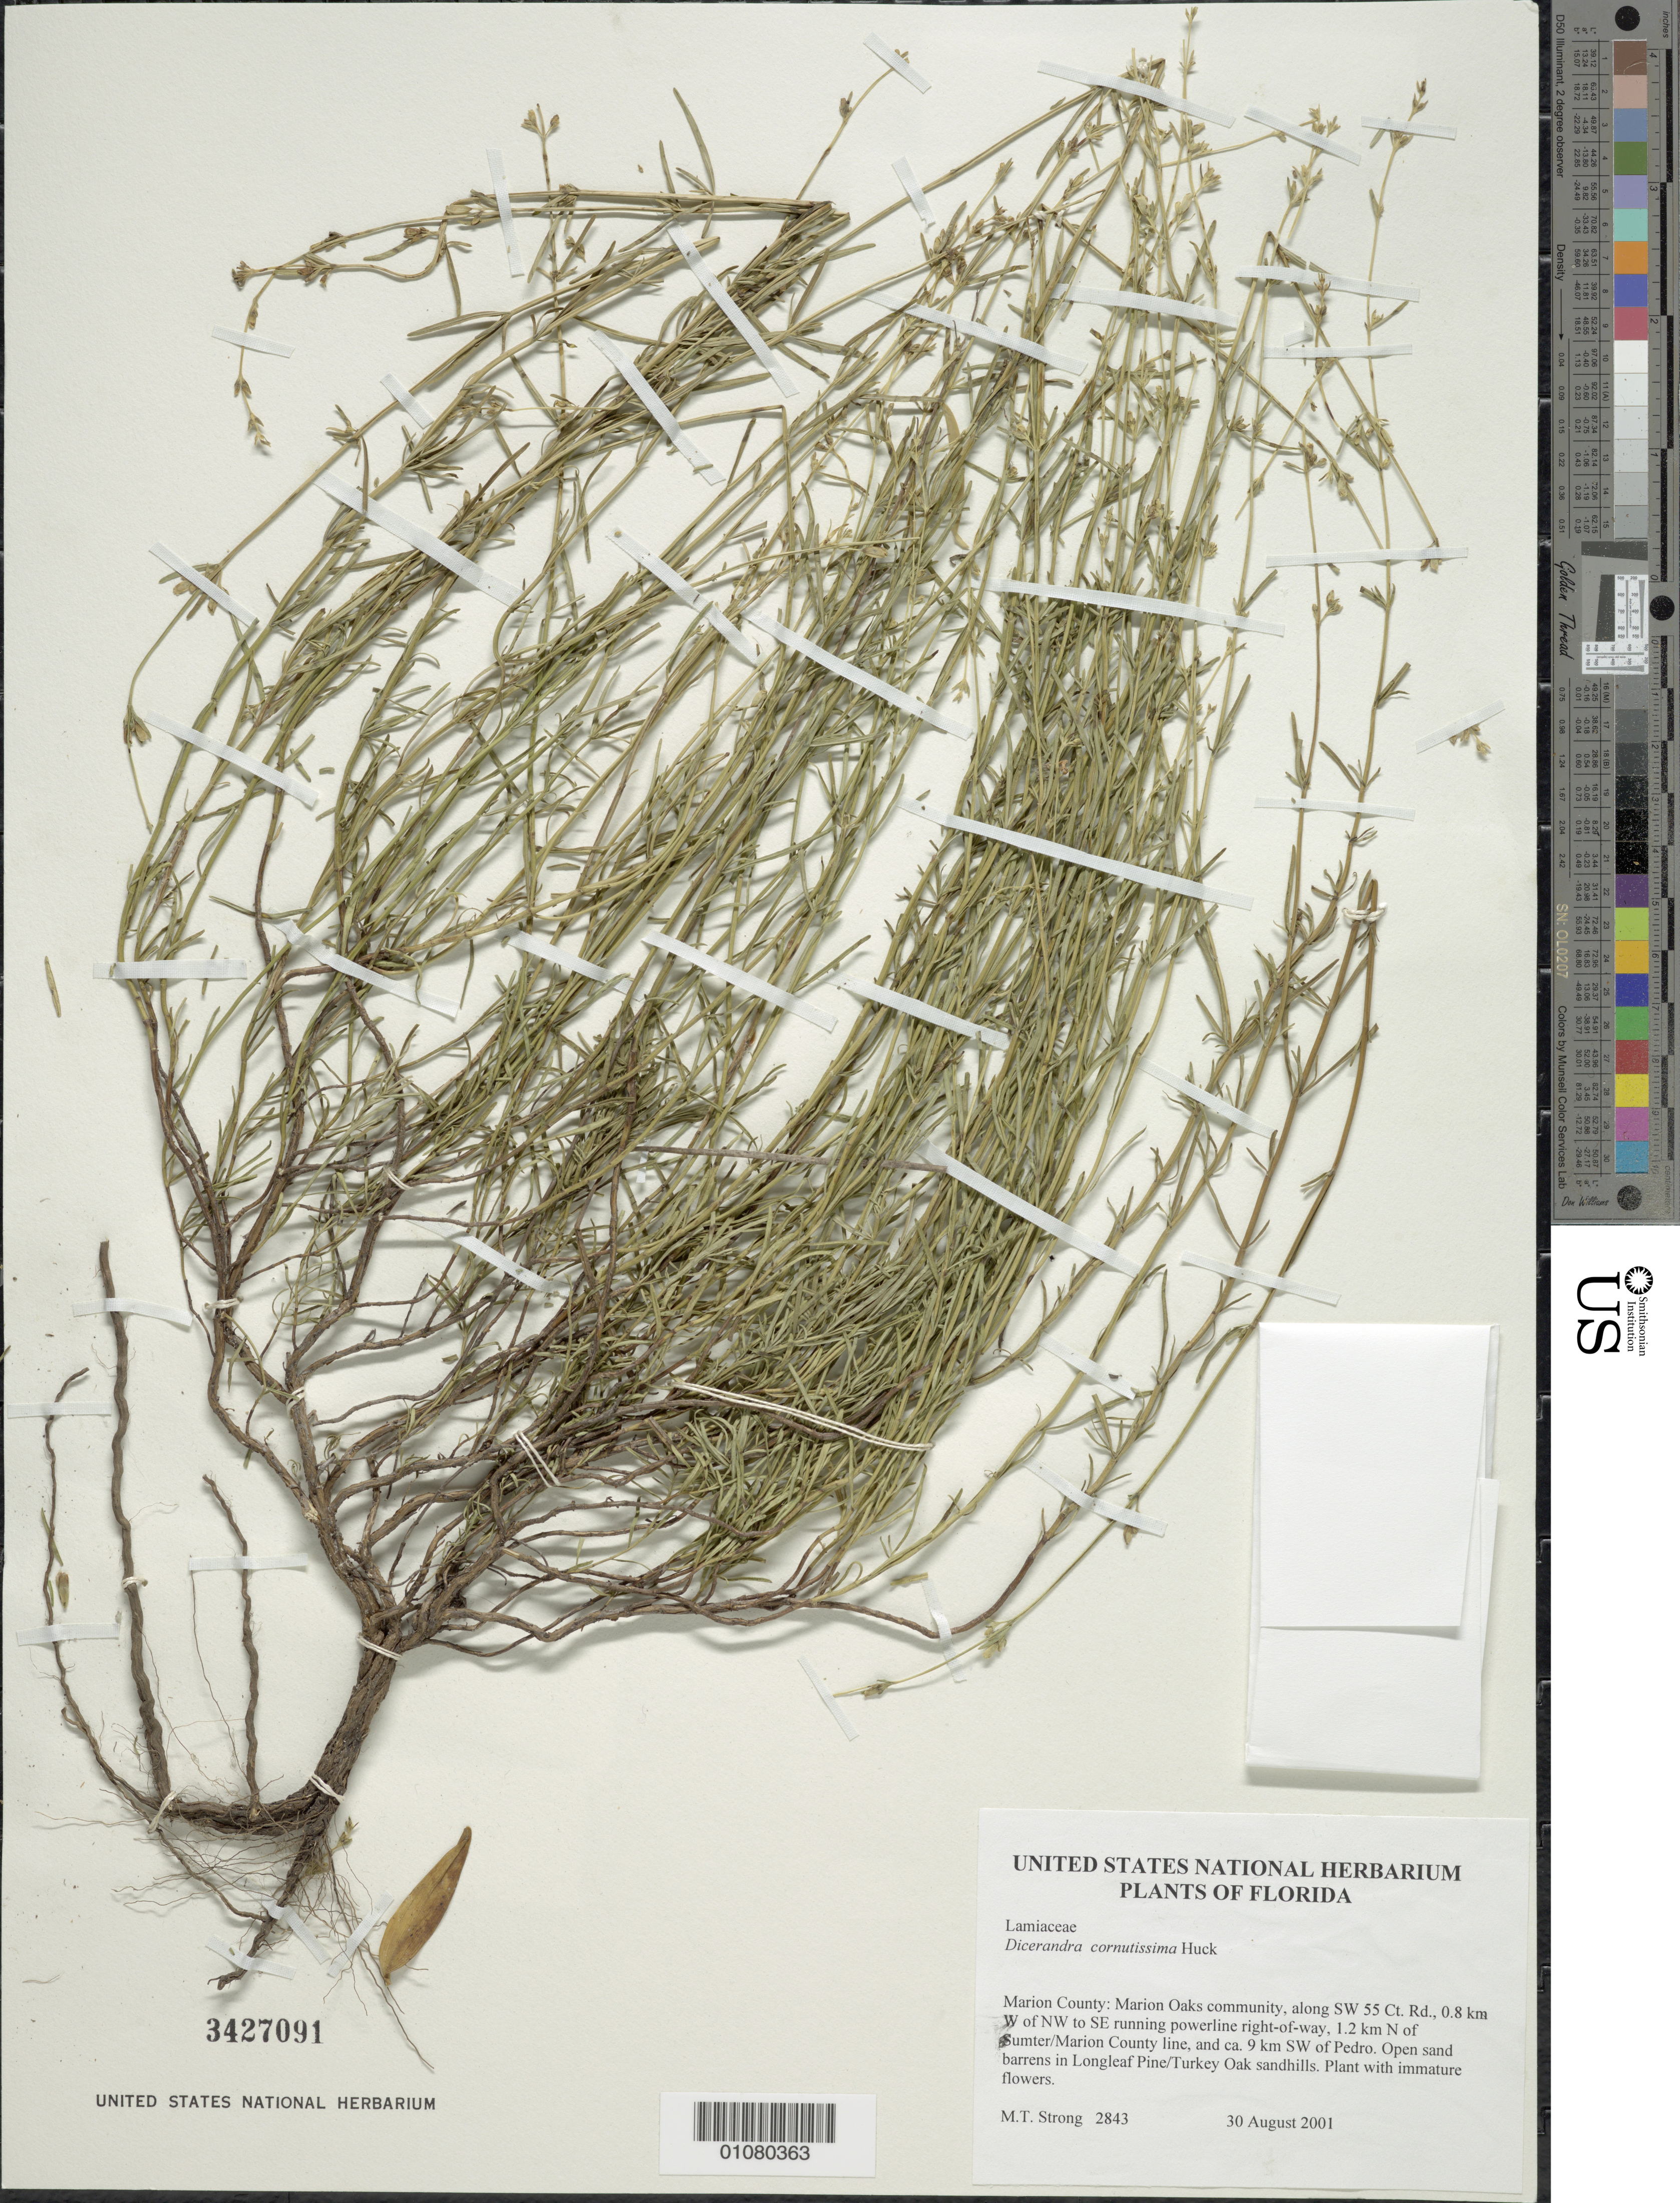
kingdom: Plantae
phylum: Tracheophyta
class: Magnoliopsida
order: Lamiales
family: Lamiaceae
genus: Dicerandra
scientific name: Dicerandra cornutissima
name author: Huck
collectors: M. T. Strong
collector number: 2843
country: United States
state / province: Florida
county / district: Marion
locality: Marion Oaks community, along SW 55 Ct. Rd., W of NW to SE running powerline right-of-way, N of summer/Marion County line, SW of Pedro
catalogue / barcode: US 3427091